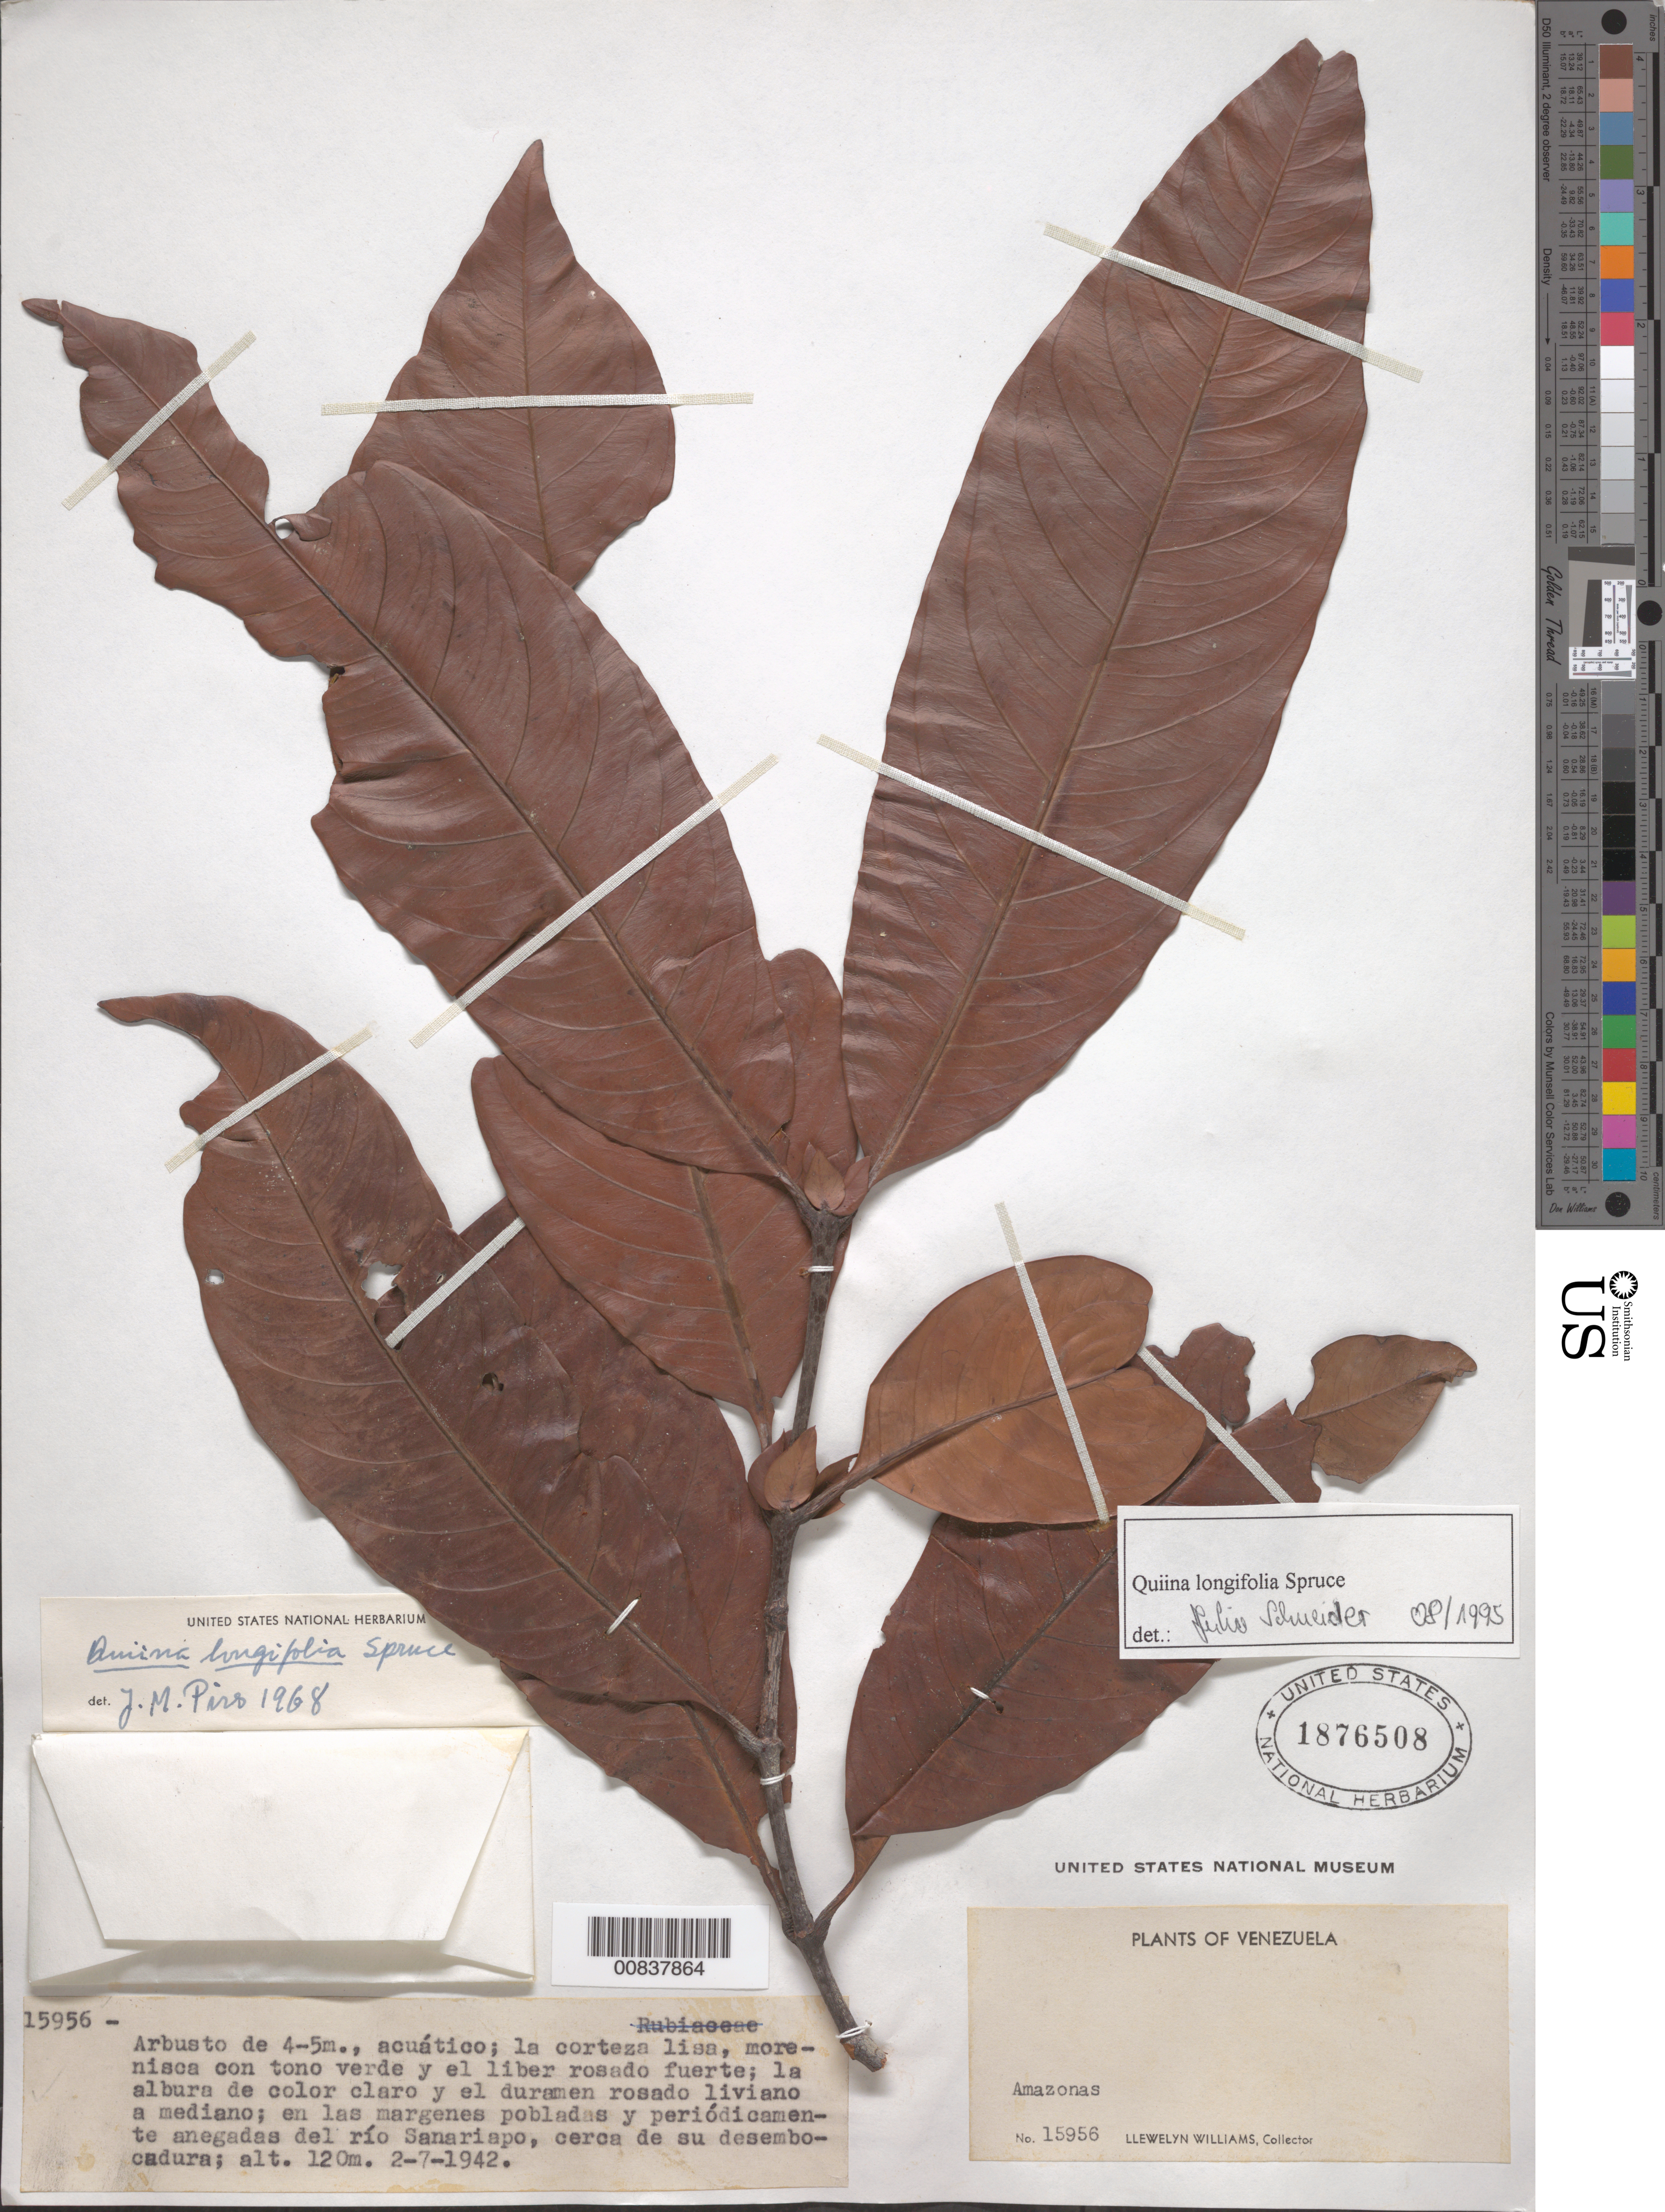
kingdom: Plantae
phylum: Tracheophyta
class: Magnoliopsida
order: Malpighiales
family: Quiinaceae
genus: Quiina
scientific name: Quiina longifolia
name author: Spruce ex Planch. & Triana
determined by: Schneider, J.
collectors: Ll. Williams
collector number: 15956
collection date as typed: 2-Jul-42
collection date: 1942-07-02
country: Venezuela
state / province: Amazonas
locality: Río Sanariapo, cerca de su desembocadura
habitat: Margenes pobladas y periodicamente anegadas del rio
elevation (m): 120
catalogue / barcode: US 1876508